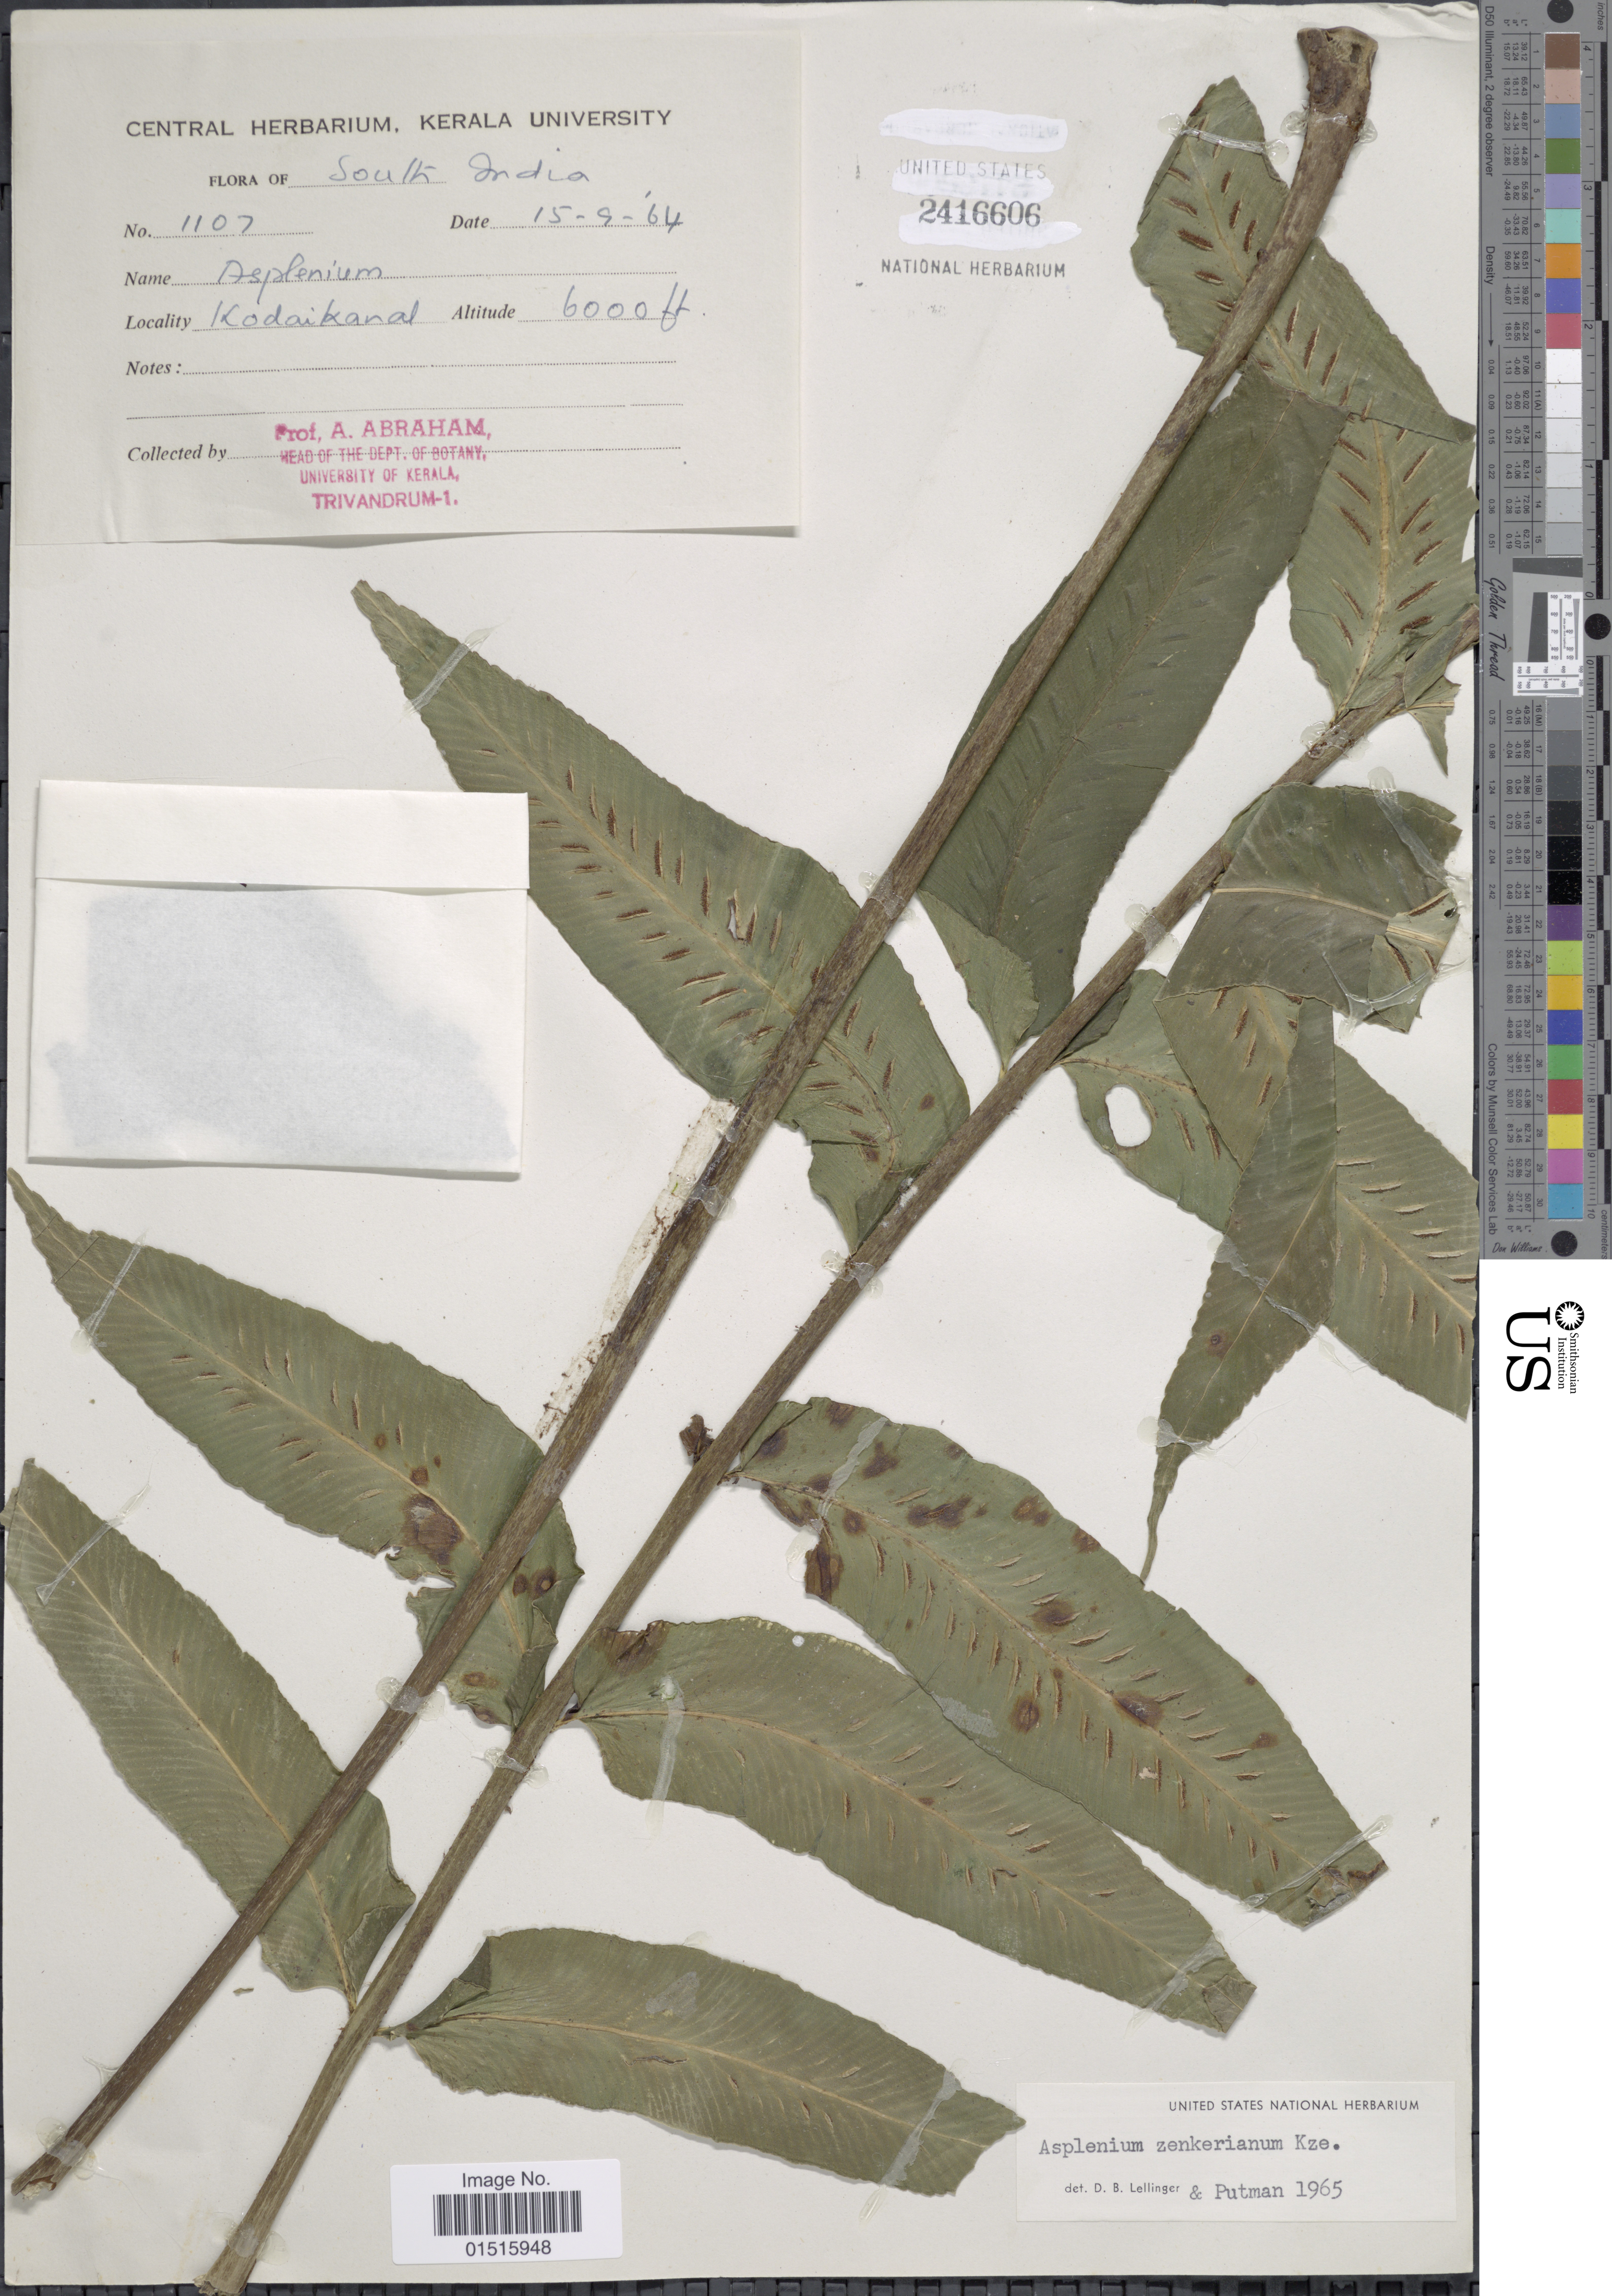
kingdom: Plantae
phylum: Tracheophyta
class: Polypodiopsida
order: Polypodiales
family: Aspleniaceae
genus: Asplenium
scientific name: Asplenium zenkerianum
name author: Kunze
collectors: A. Abraham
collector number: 1107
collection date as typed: Transcribed d/m/y: 15/9/64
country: India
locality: Flora of South India, Kodaikanal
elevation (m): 1829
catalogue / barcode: US 2416606